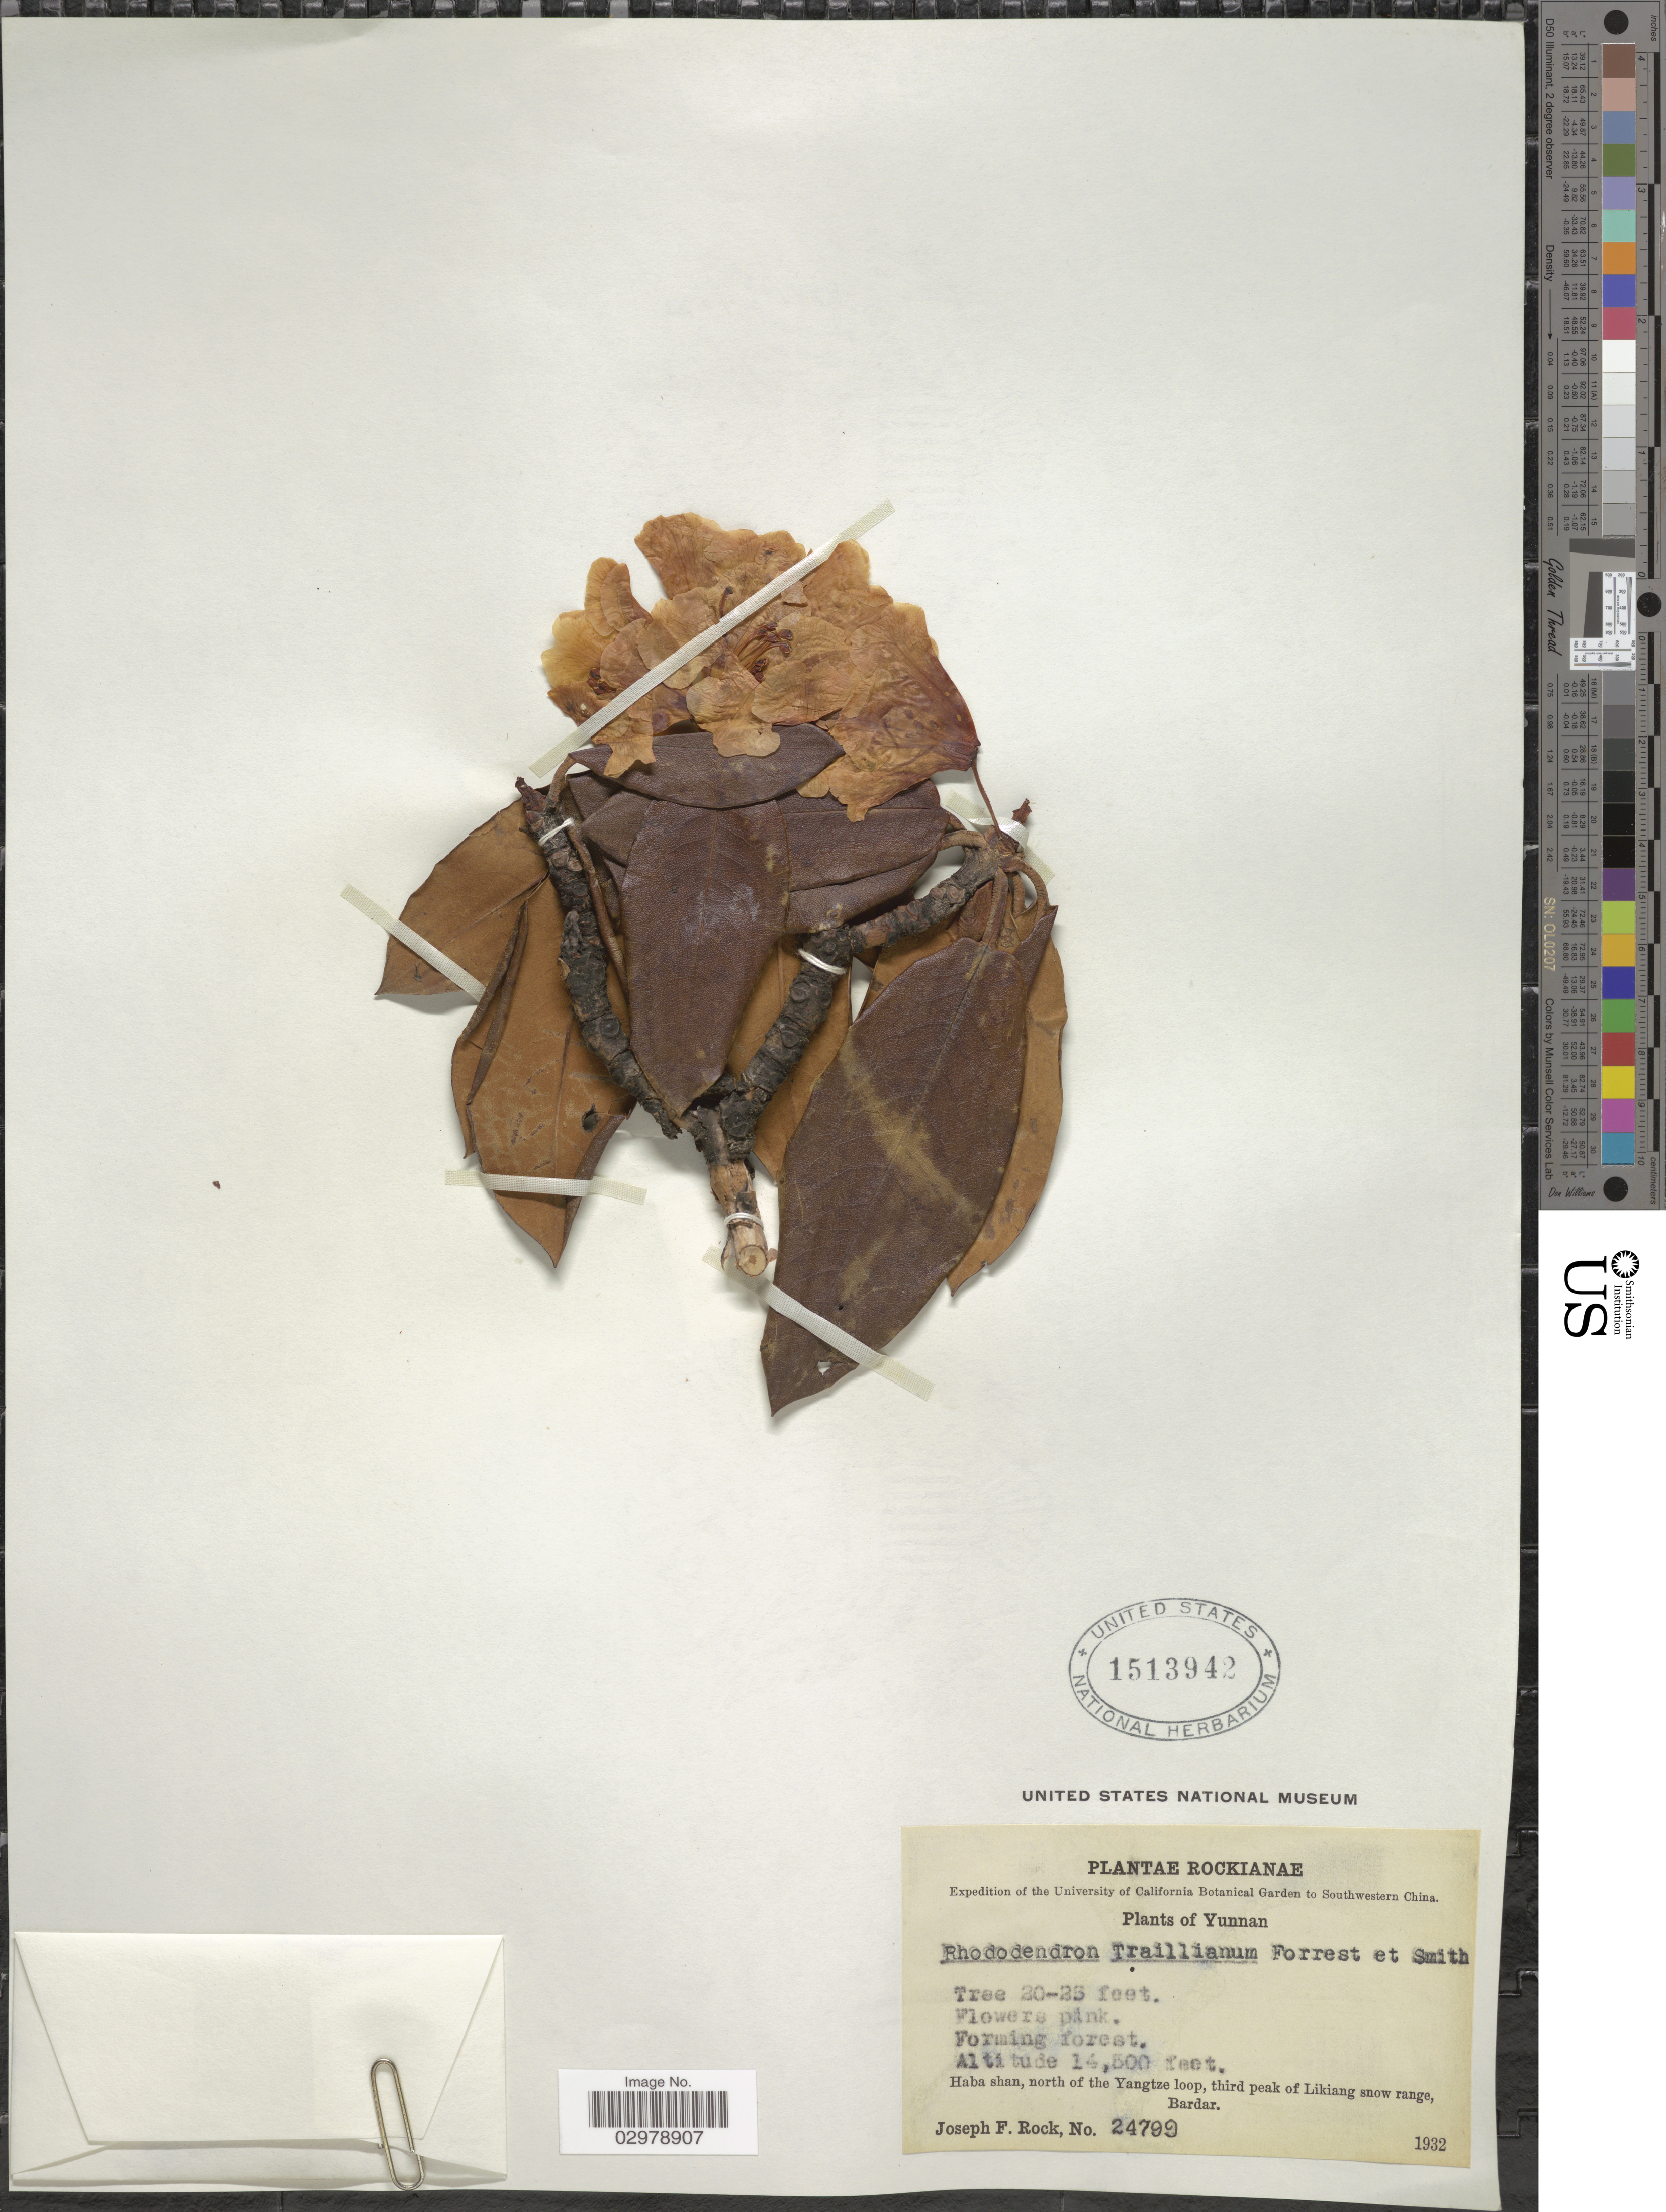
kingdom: Plantae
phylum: Tracheophyta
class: Magnoliopsida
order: Ericales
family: Ericaceae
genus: Rhododendron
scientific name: Rhododendron traillianum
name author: Forrest & W.W. Sm.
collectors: J. F. Rock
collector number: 24799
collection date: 1932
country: China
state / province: Yunnan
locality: Southwestern China. Forming forest. Haba shan, north of the Yangtze loop, third peak of Likiang snow range, Bardar.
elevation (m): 4420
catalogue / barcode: US 1513942